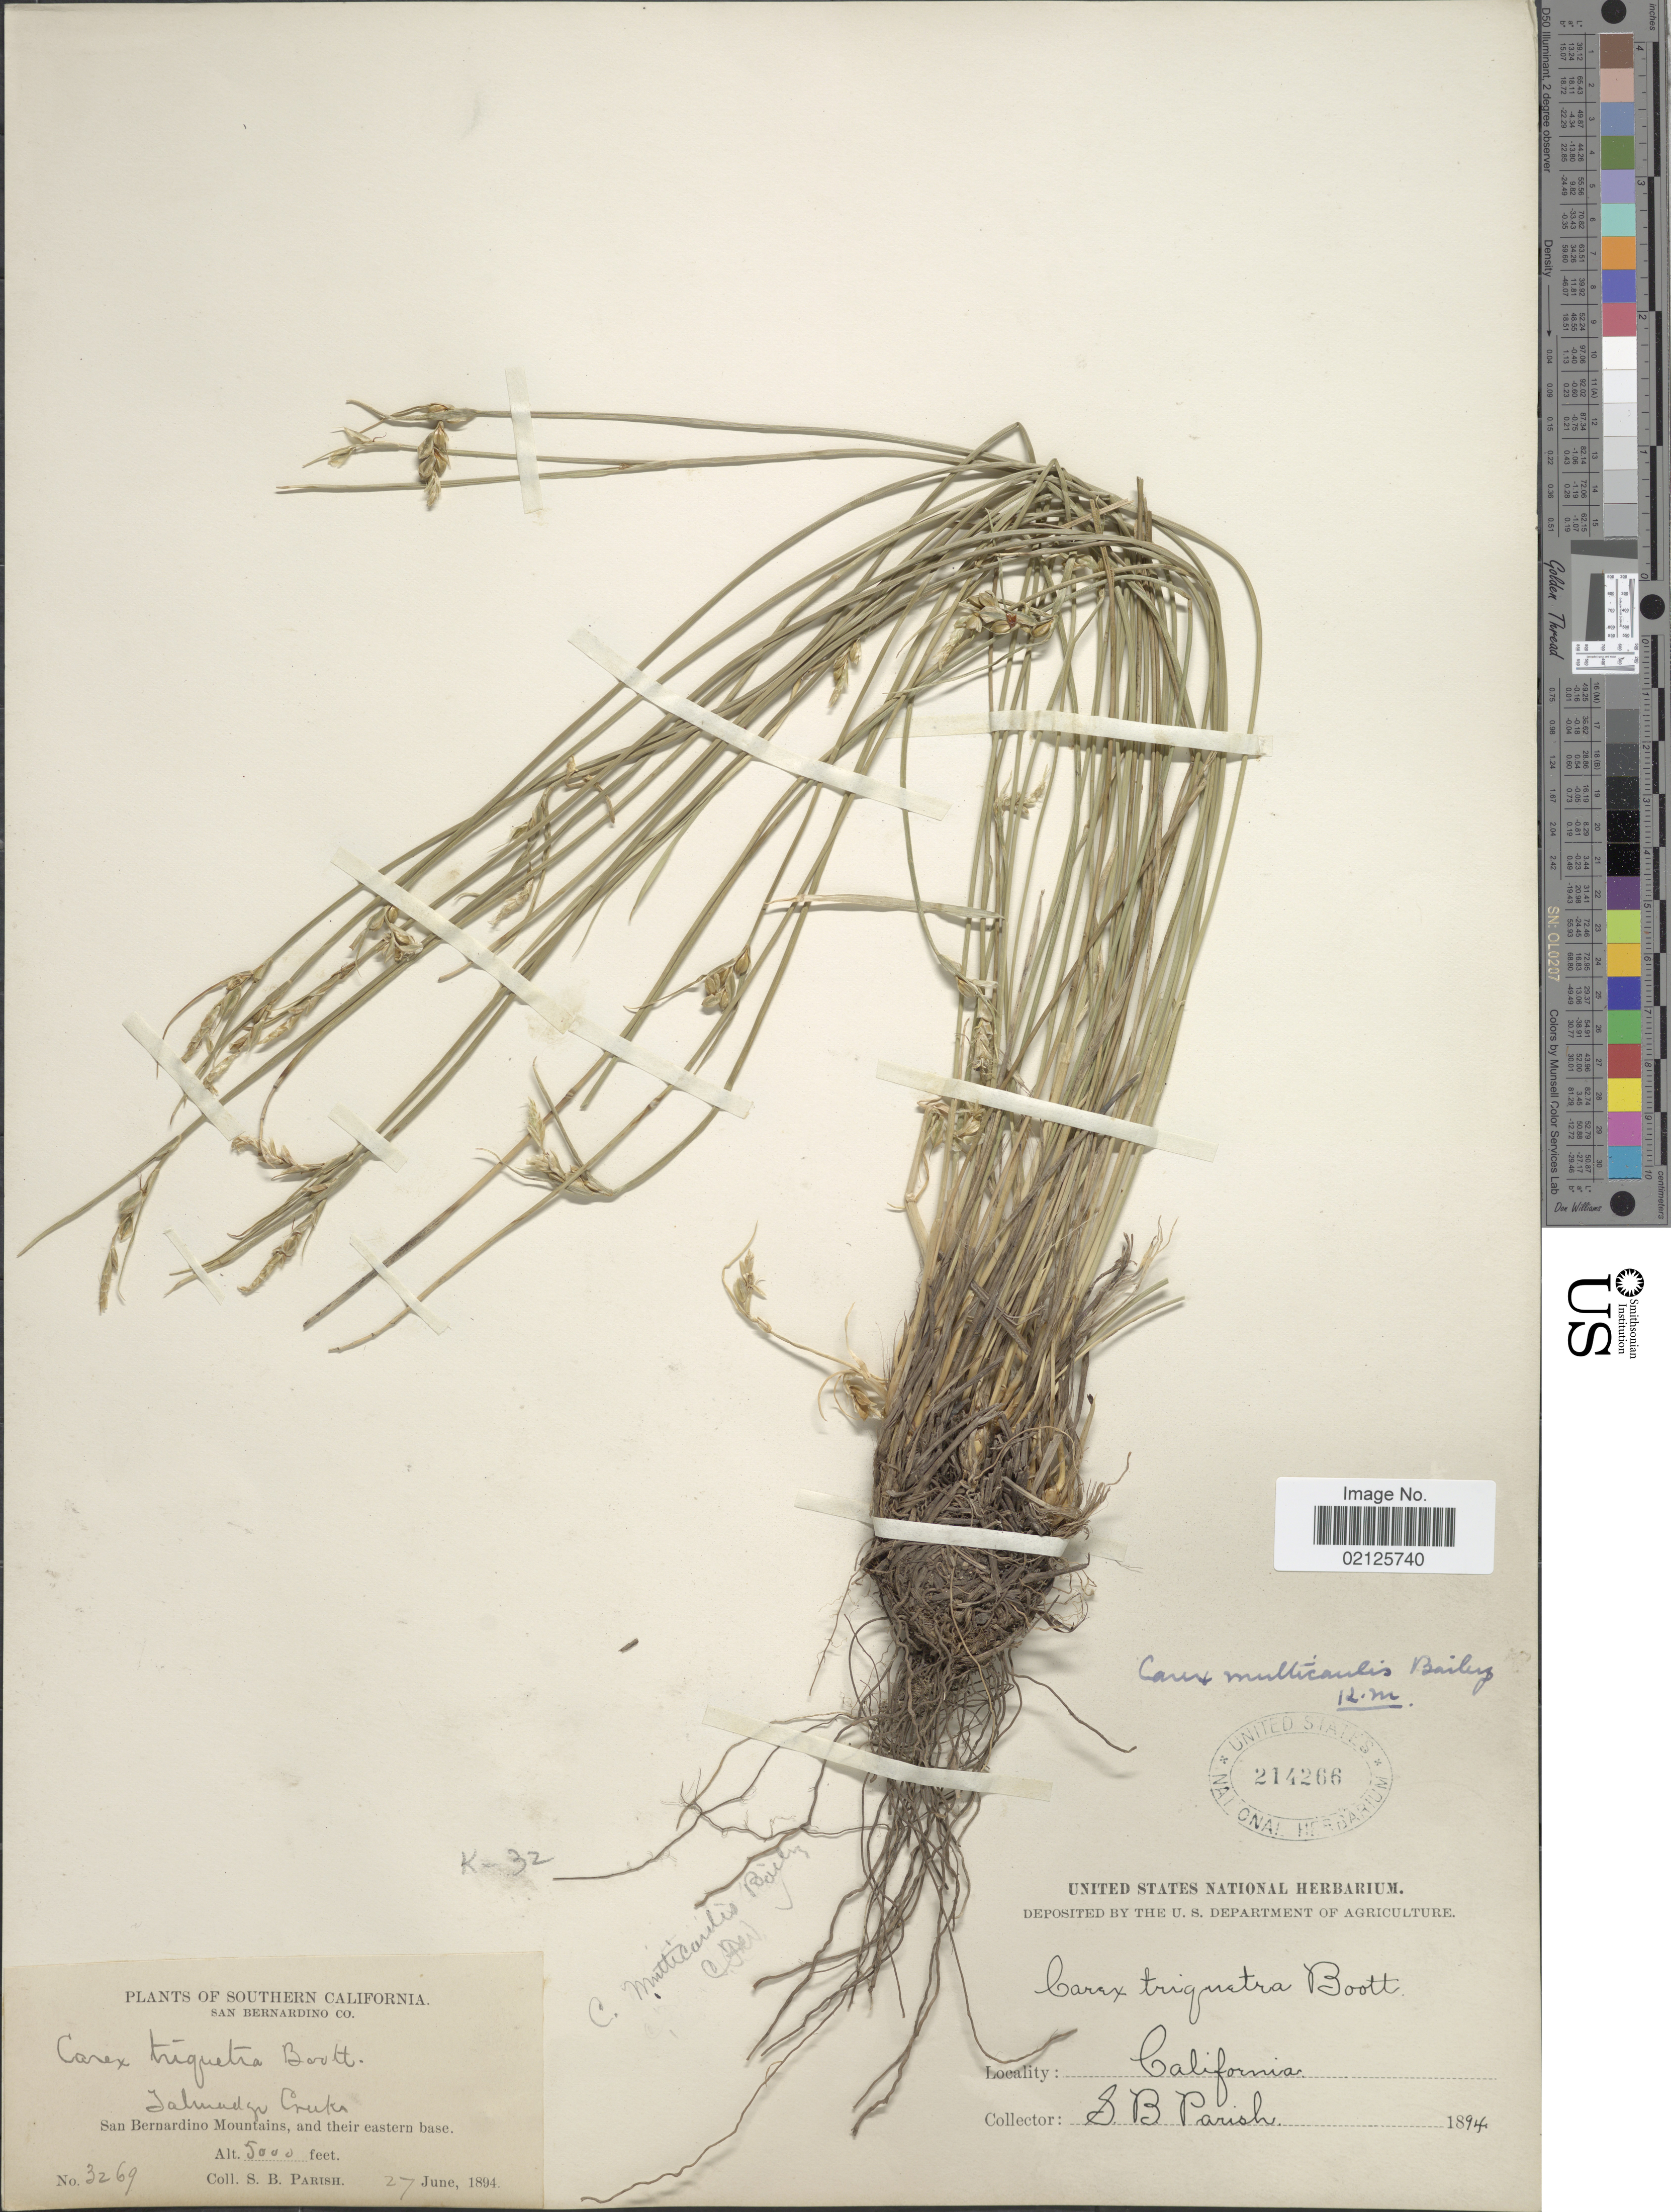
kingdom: Plantae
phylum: Tracheophyta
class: Liliopsida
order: Poales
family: Cyperaceae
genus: Carex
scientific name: Carex multicaulis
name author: L.H. Bailey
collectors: S. B. Parish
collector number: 3269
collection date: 1894-06-27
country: United States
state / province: California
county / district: San Bernardino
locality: Southern California, San Bernardino Co, Talmadge Creek, San Bernardino Mountains, and their eastern base.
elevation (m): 1524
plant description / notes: Corrected "Jalmadge Creek" to "Talmadge Creek". Filled county field.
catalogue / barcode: US 214266